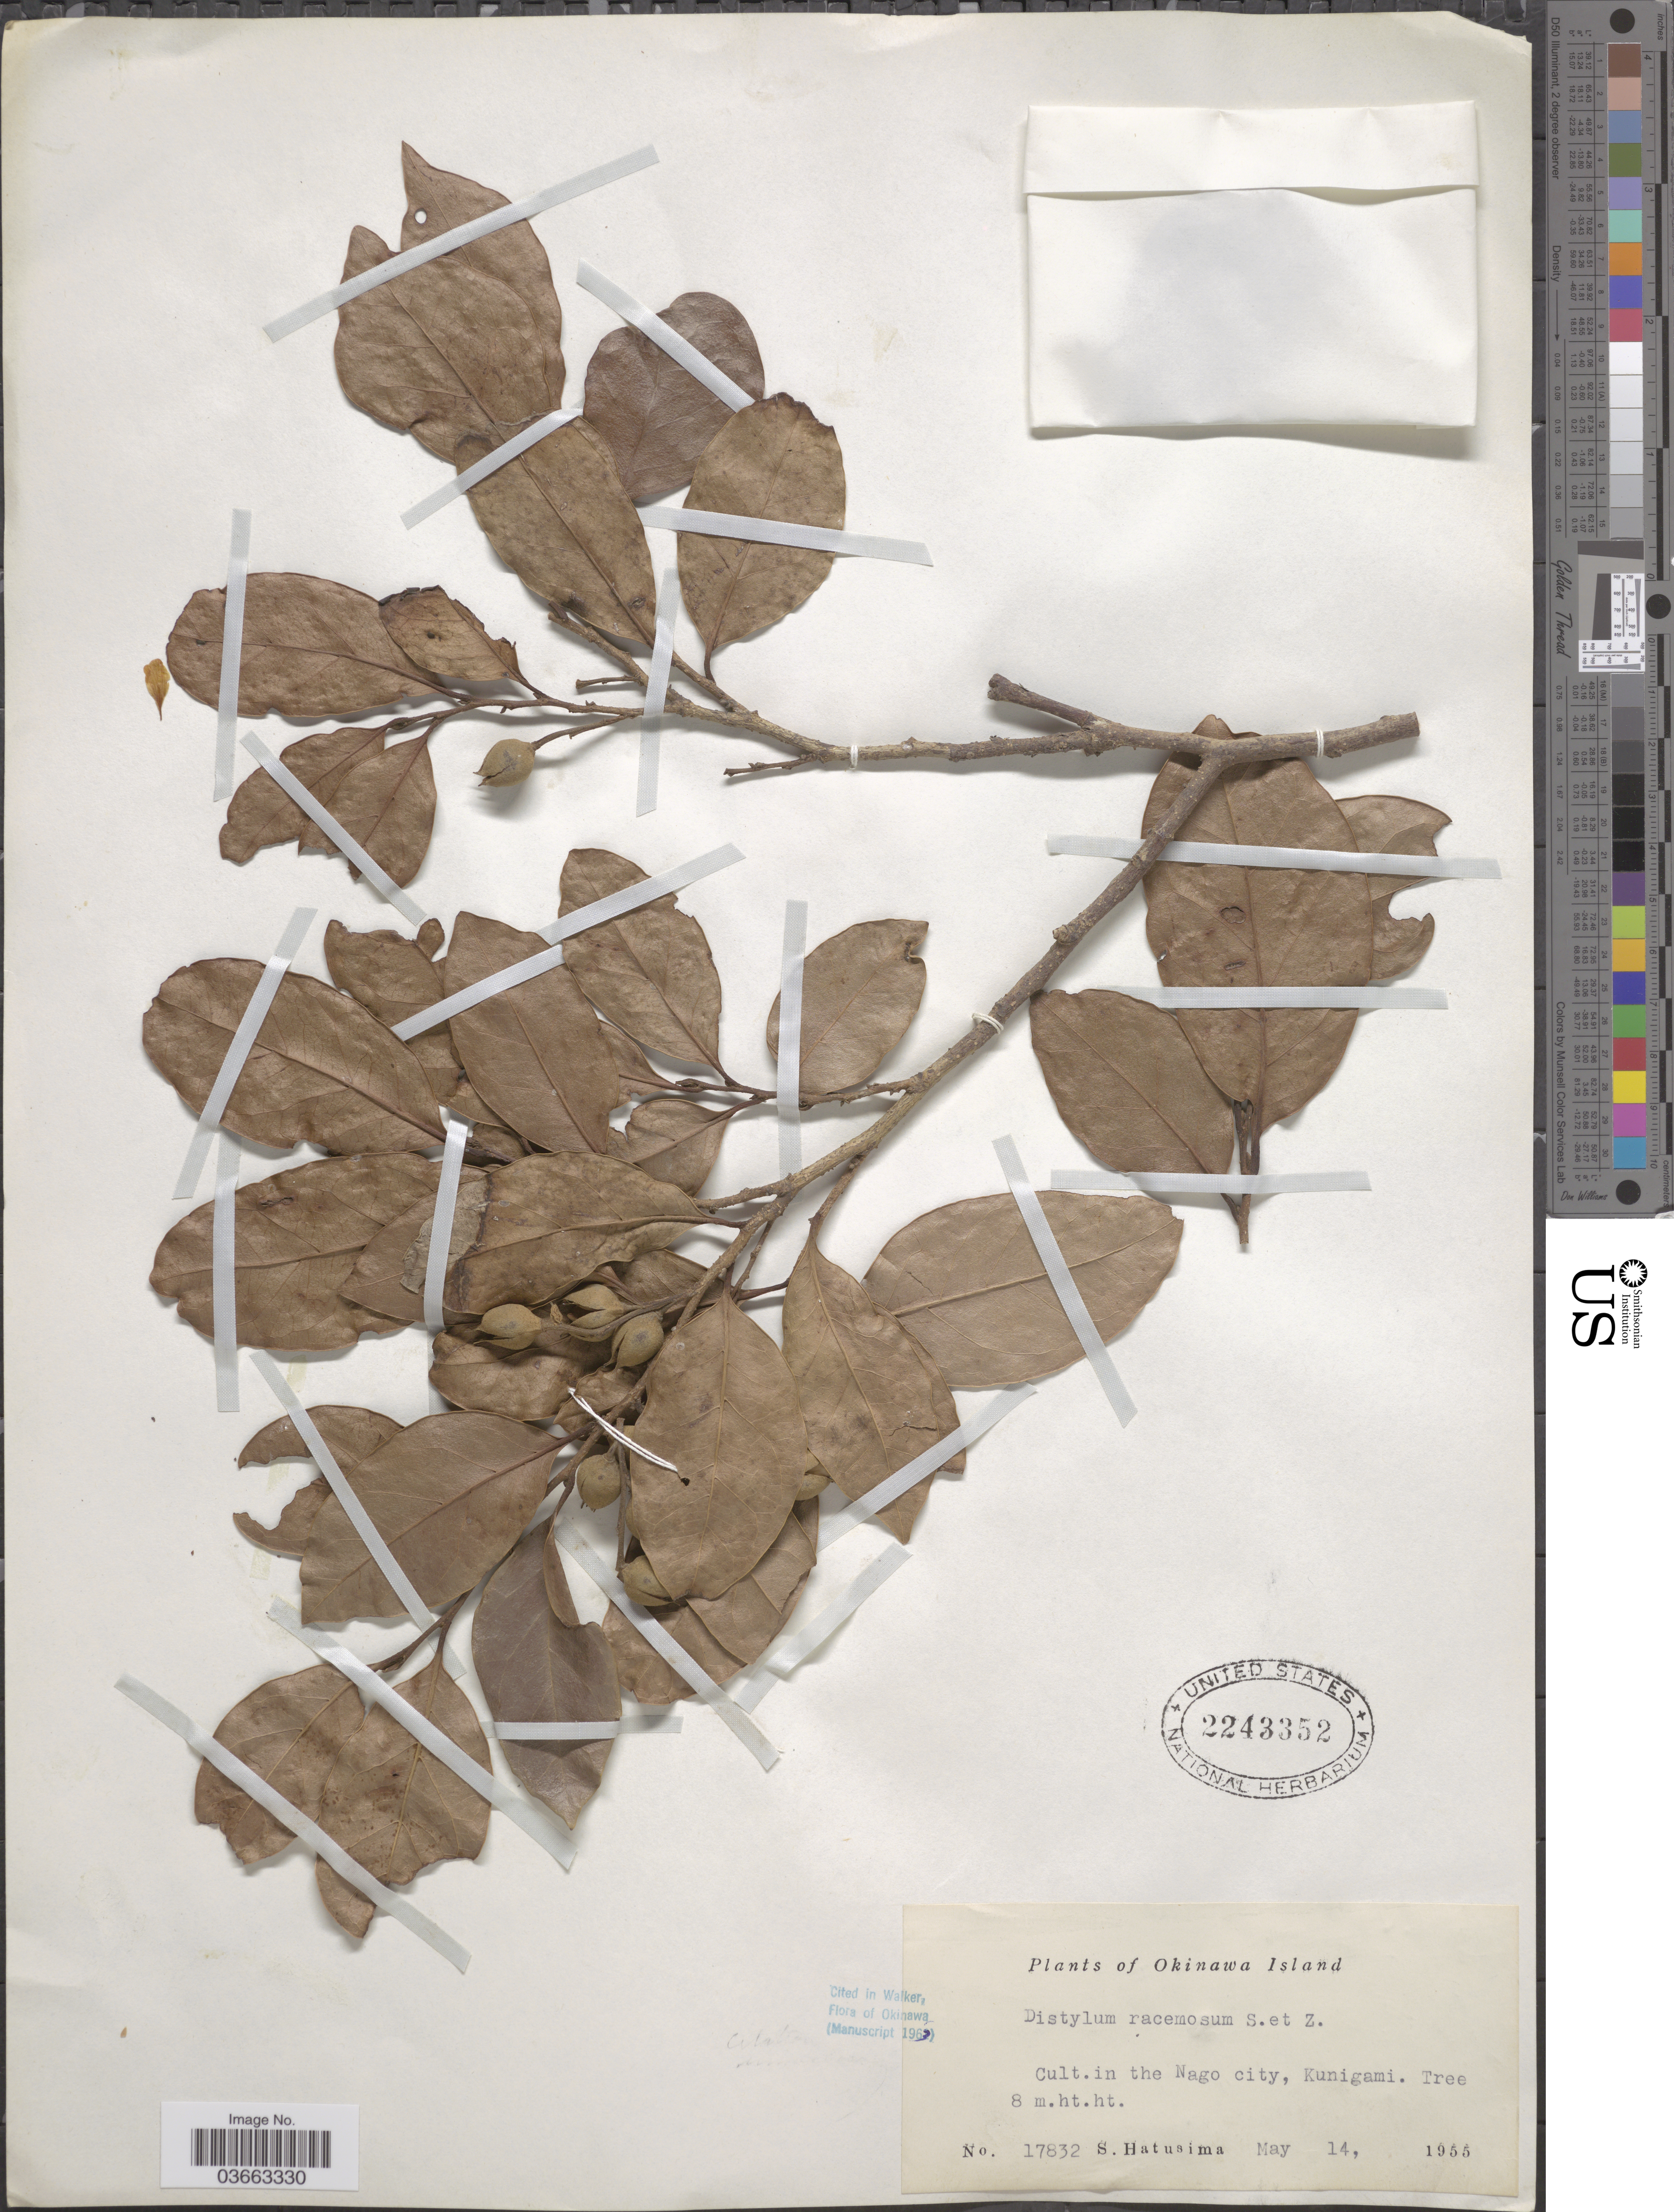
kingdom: Plantae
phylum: Tracheophyta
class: Magnoliopsida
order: Saxifragales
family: Hamamelidaceae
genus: Distylium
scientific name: Distylium racemosum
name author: Siebold & Zucc.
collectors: S. Hatusima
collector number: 17832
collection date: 1955-05-14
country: Japan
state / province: Okinawa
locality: Okinawa Island. Nago city, Kunigami.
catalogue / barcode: US 2243352